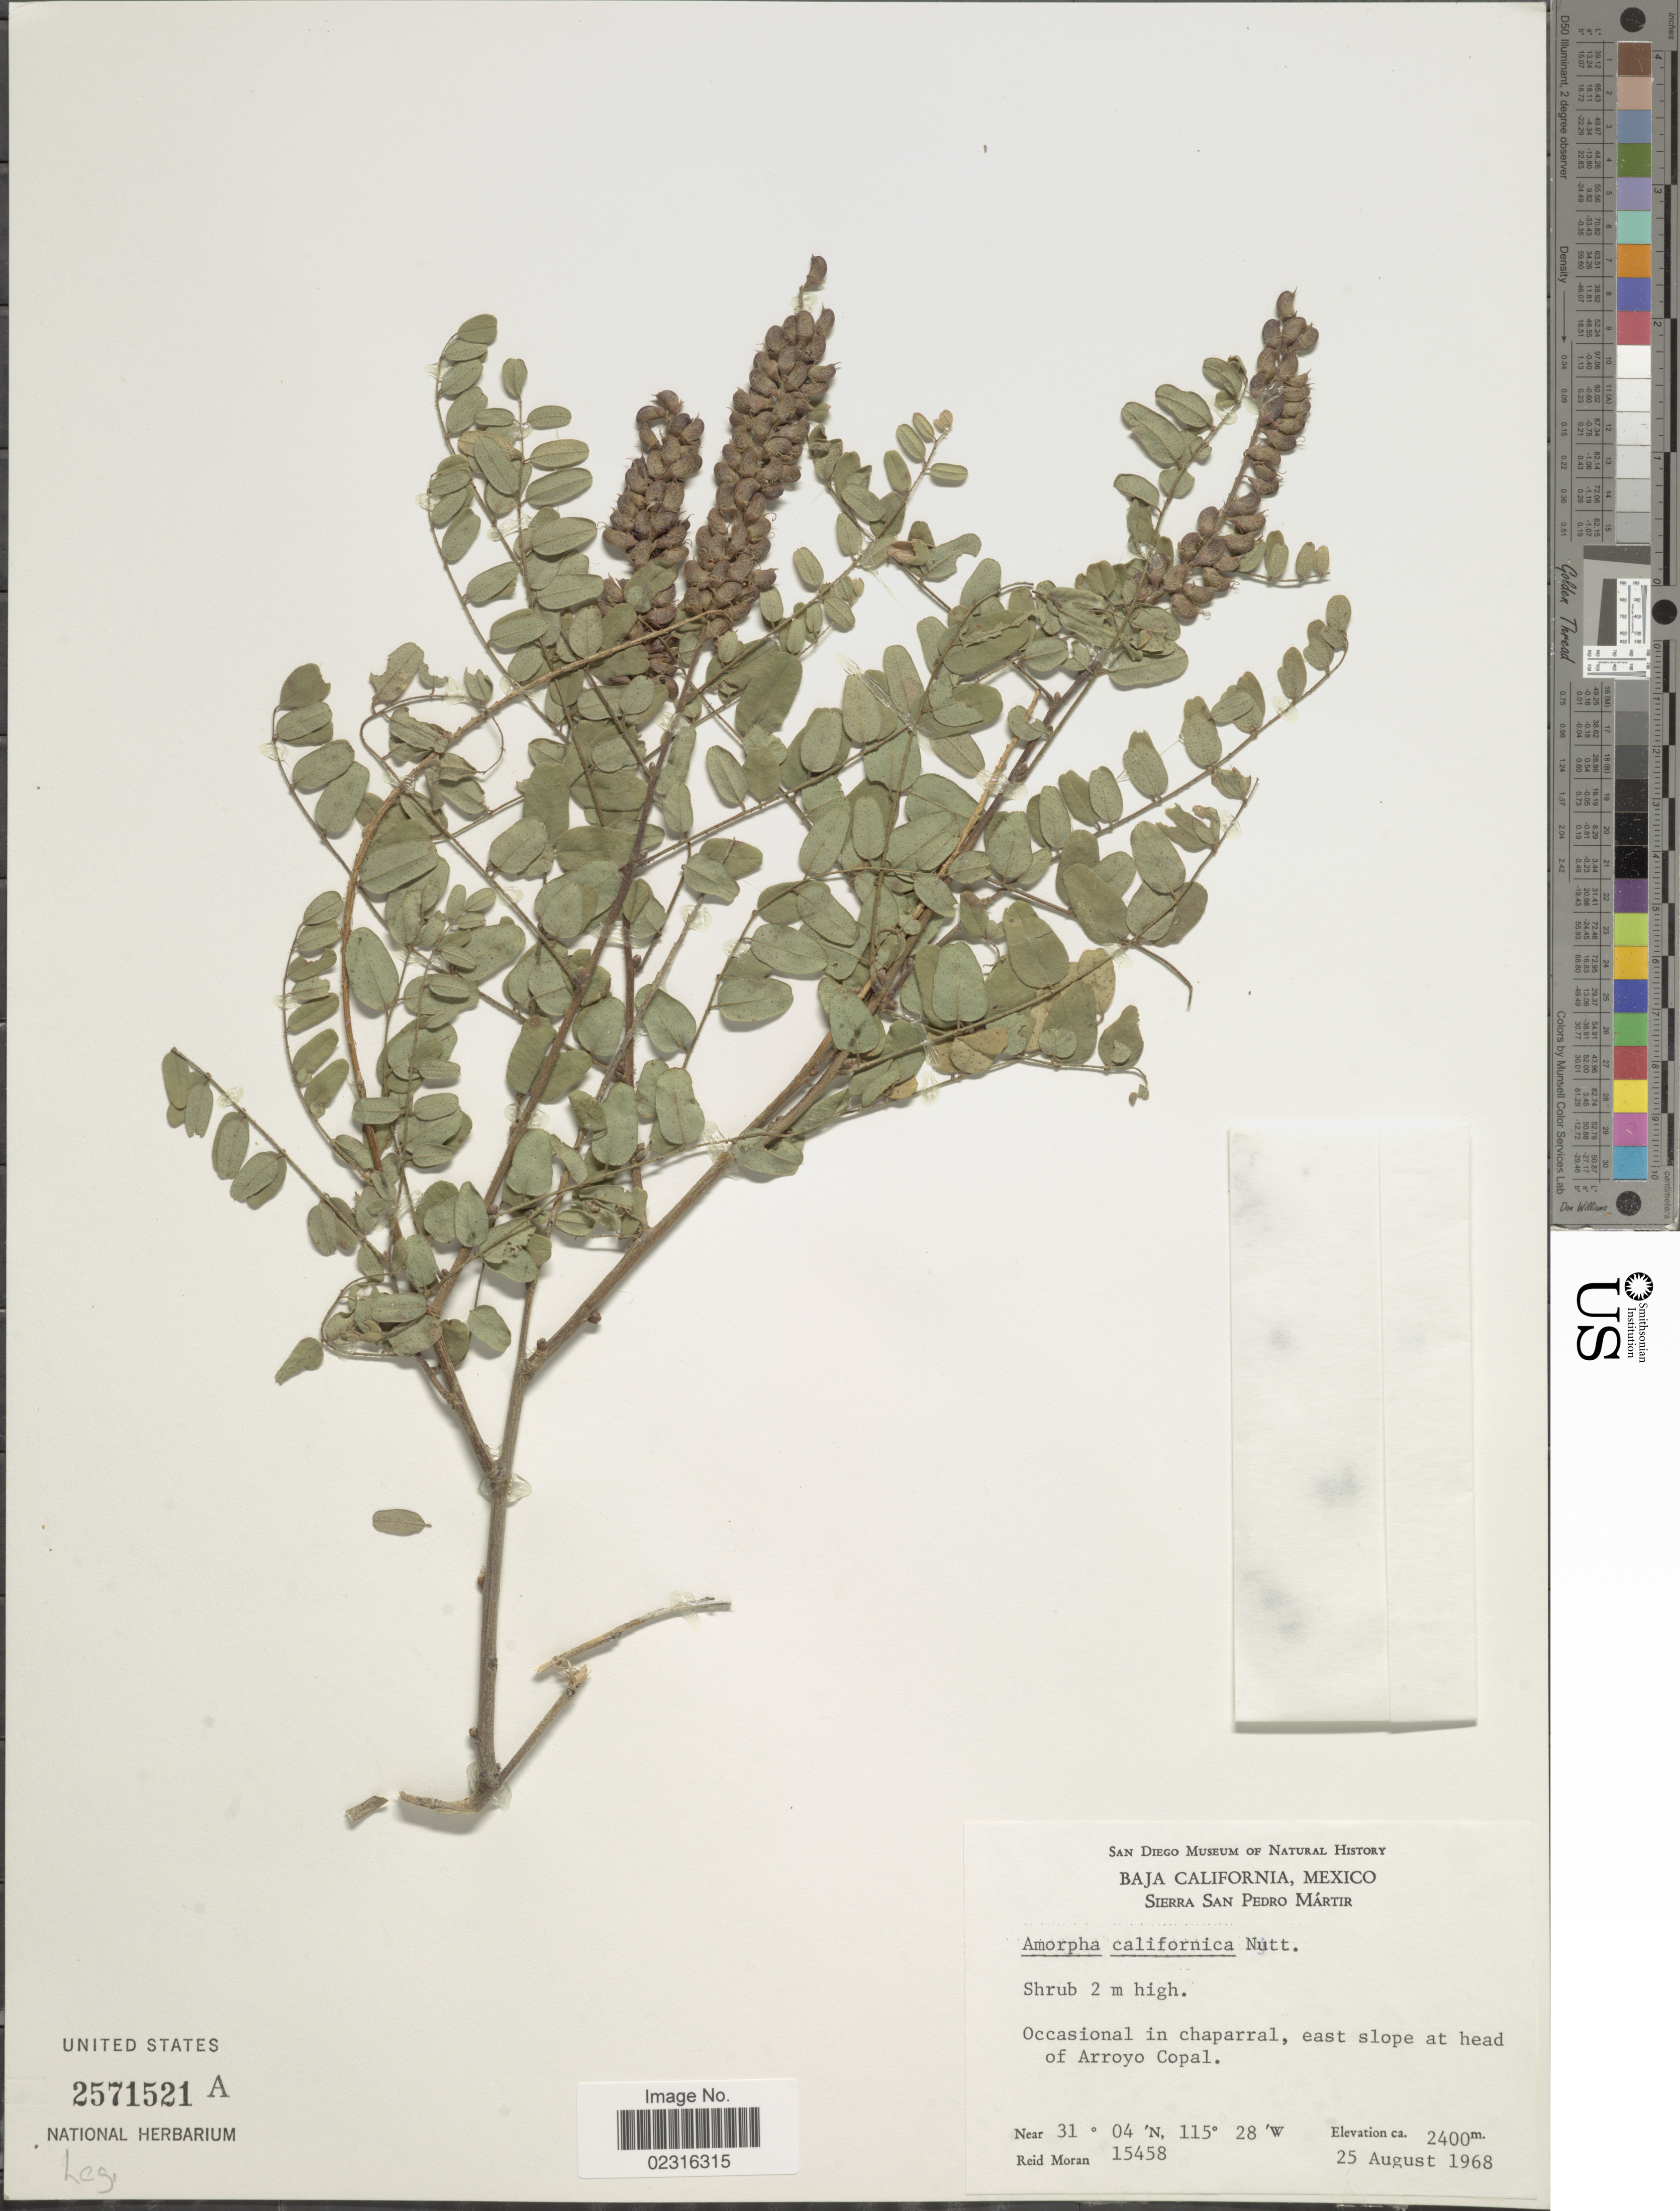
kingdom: Plantae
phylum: Tracheophyta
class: Magnoliopsida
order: Fabales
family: Fabaceae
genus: Amorpha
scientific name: Amorpha californica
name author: Nutt.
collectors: R. V. Moran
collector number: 15458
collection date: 1968-08-25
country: Mexico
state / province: Baja California Norte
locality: Sierra San Pedro Martir, occasional in chaparral, east slope at head of Arroyo Copal.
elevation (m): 2400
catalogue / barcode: US 2571521A